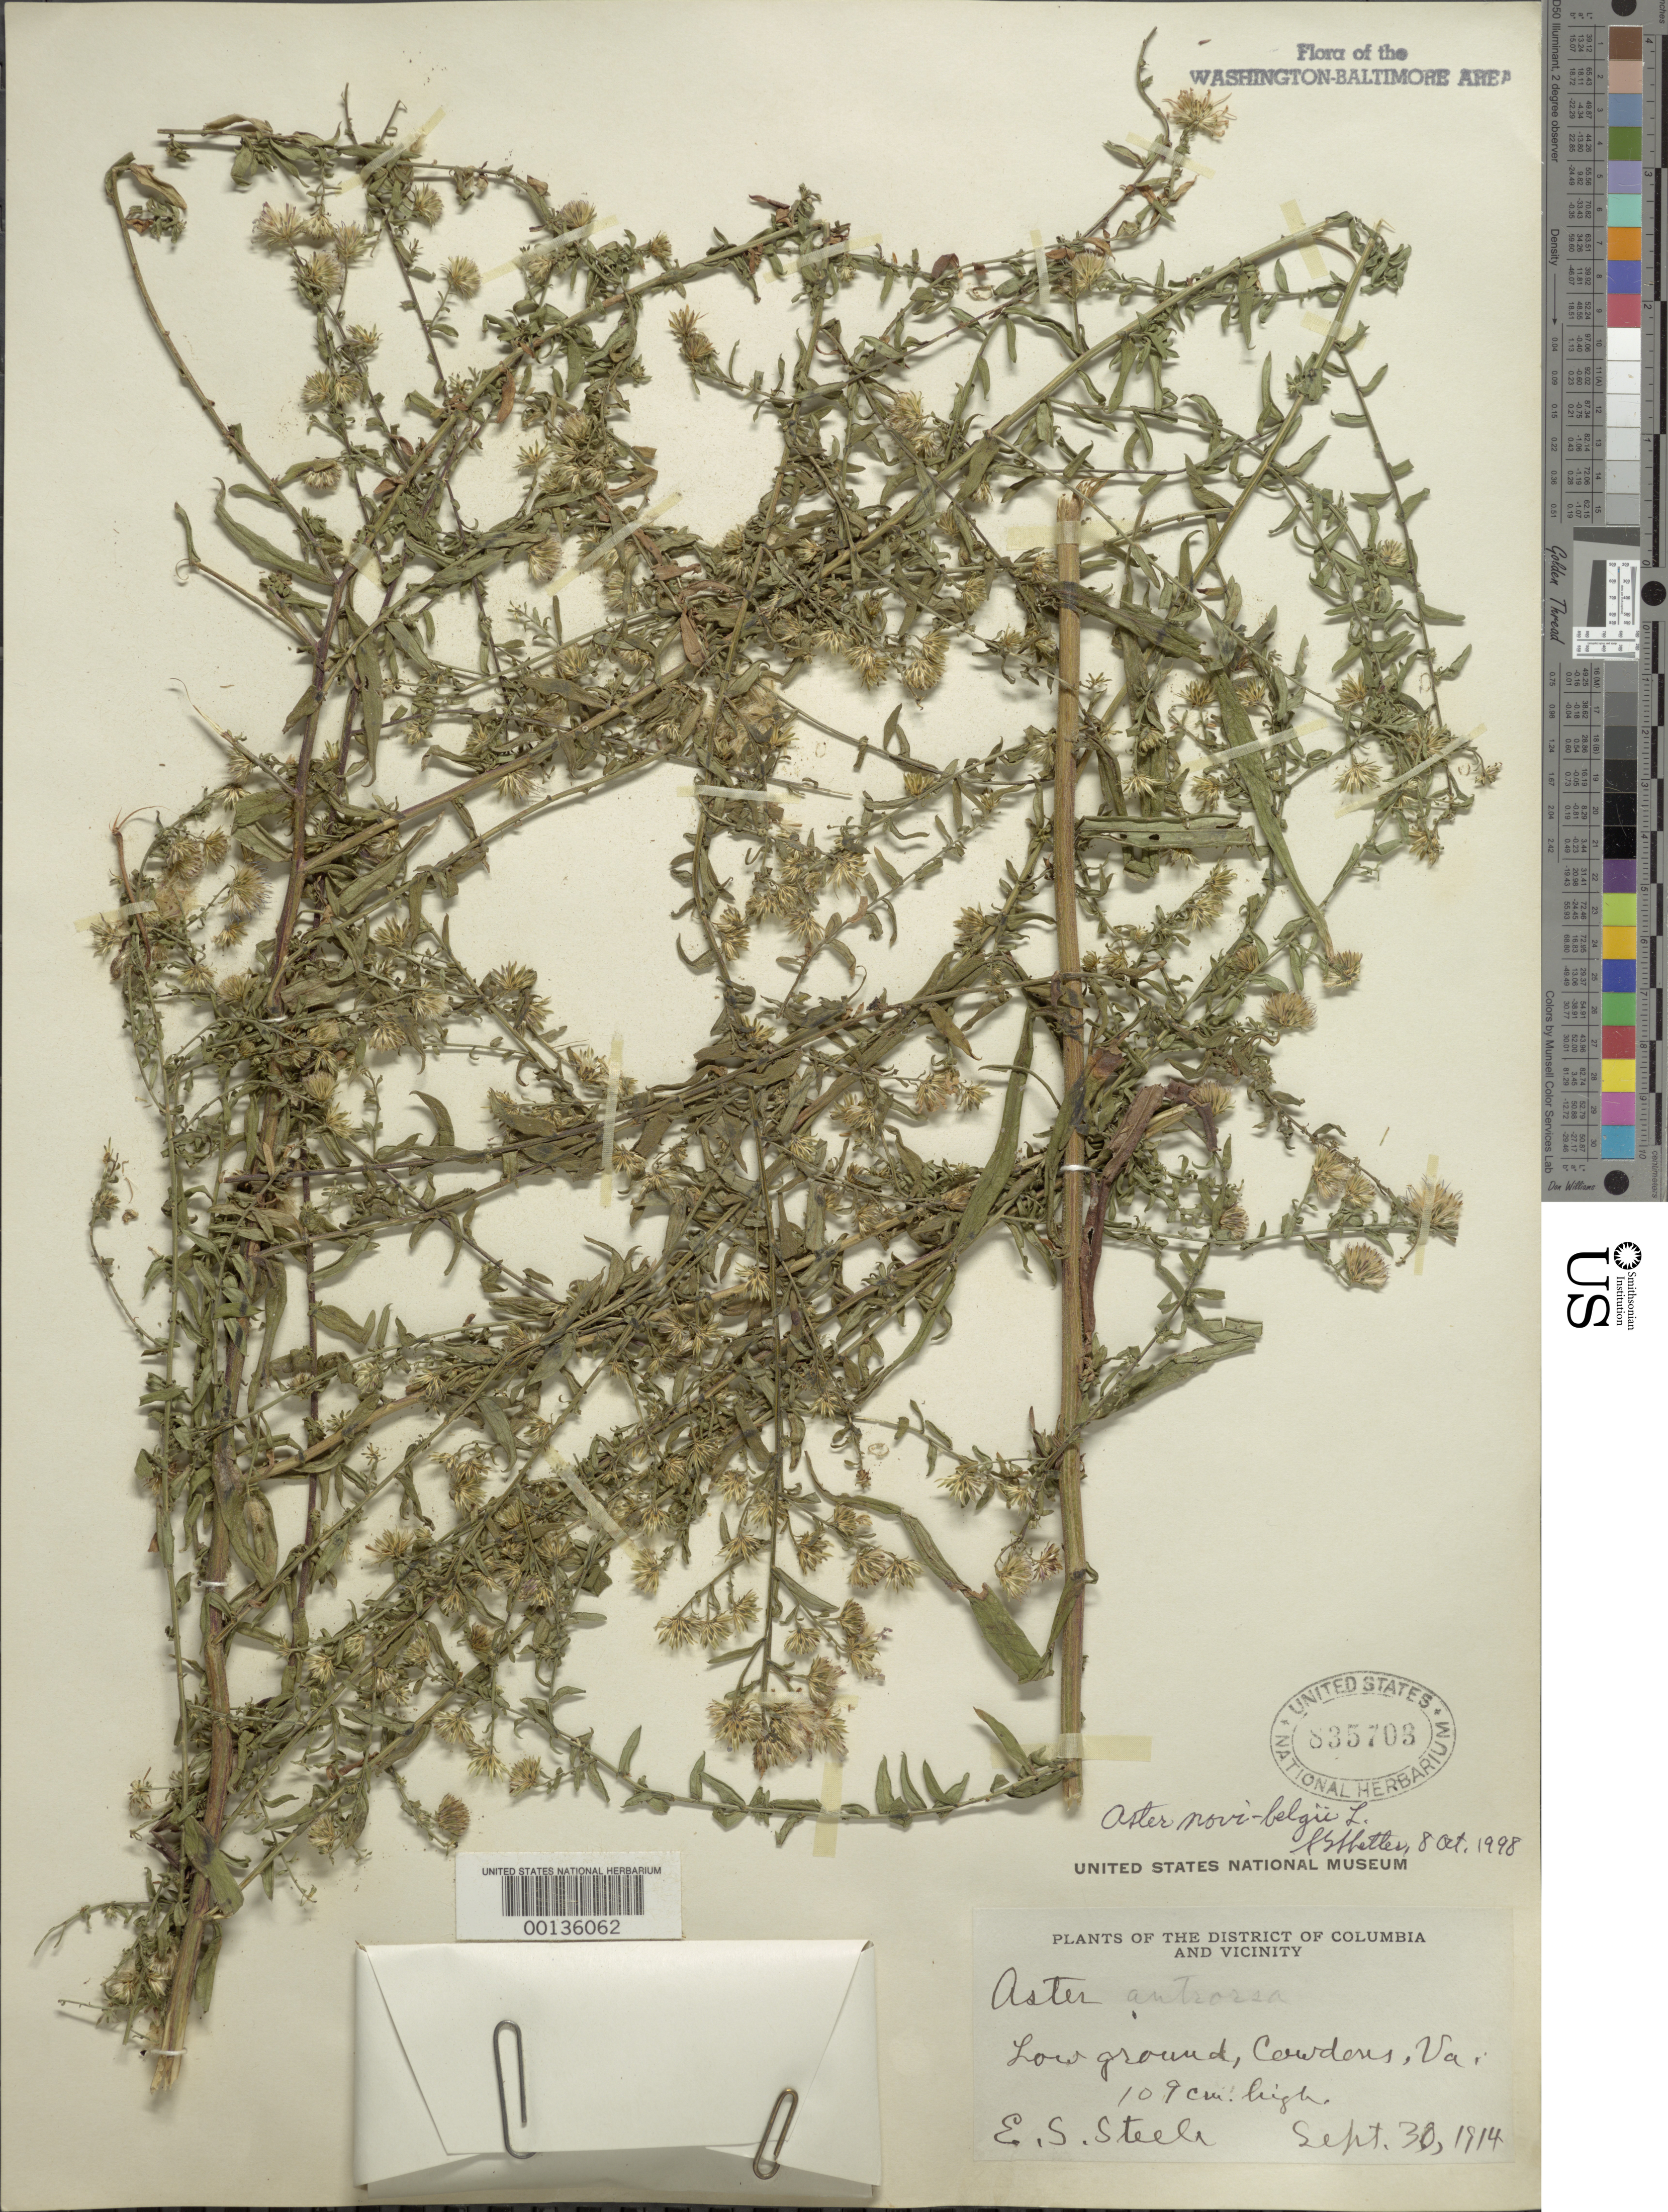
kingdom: Plantae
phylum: Tracheophyta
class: Magnoliopsida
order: Asterales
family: Asteraceae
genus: Symphyotrichum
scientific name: Symphyotrichum novi-belgii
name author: (L.) G.L. Nesom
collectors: E. Steele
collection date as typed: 30 Oct 1914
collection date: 1914-10-30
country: United States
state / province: Virginia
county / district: Arlington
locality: Cowdens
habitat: Low ground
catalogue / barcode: US 835703